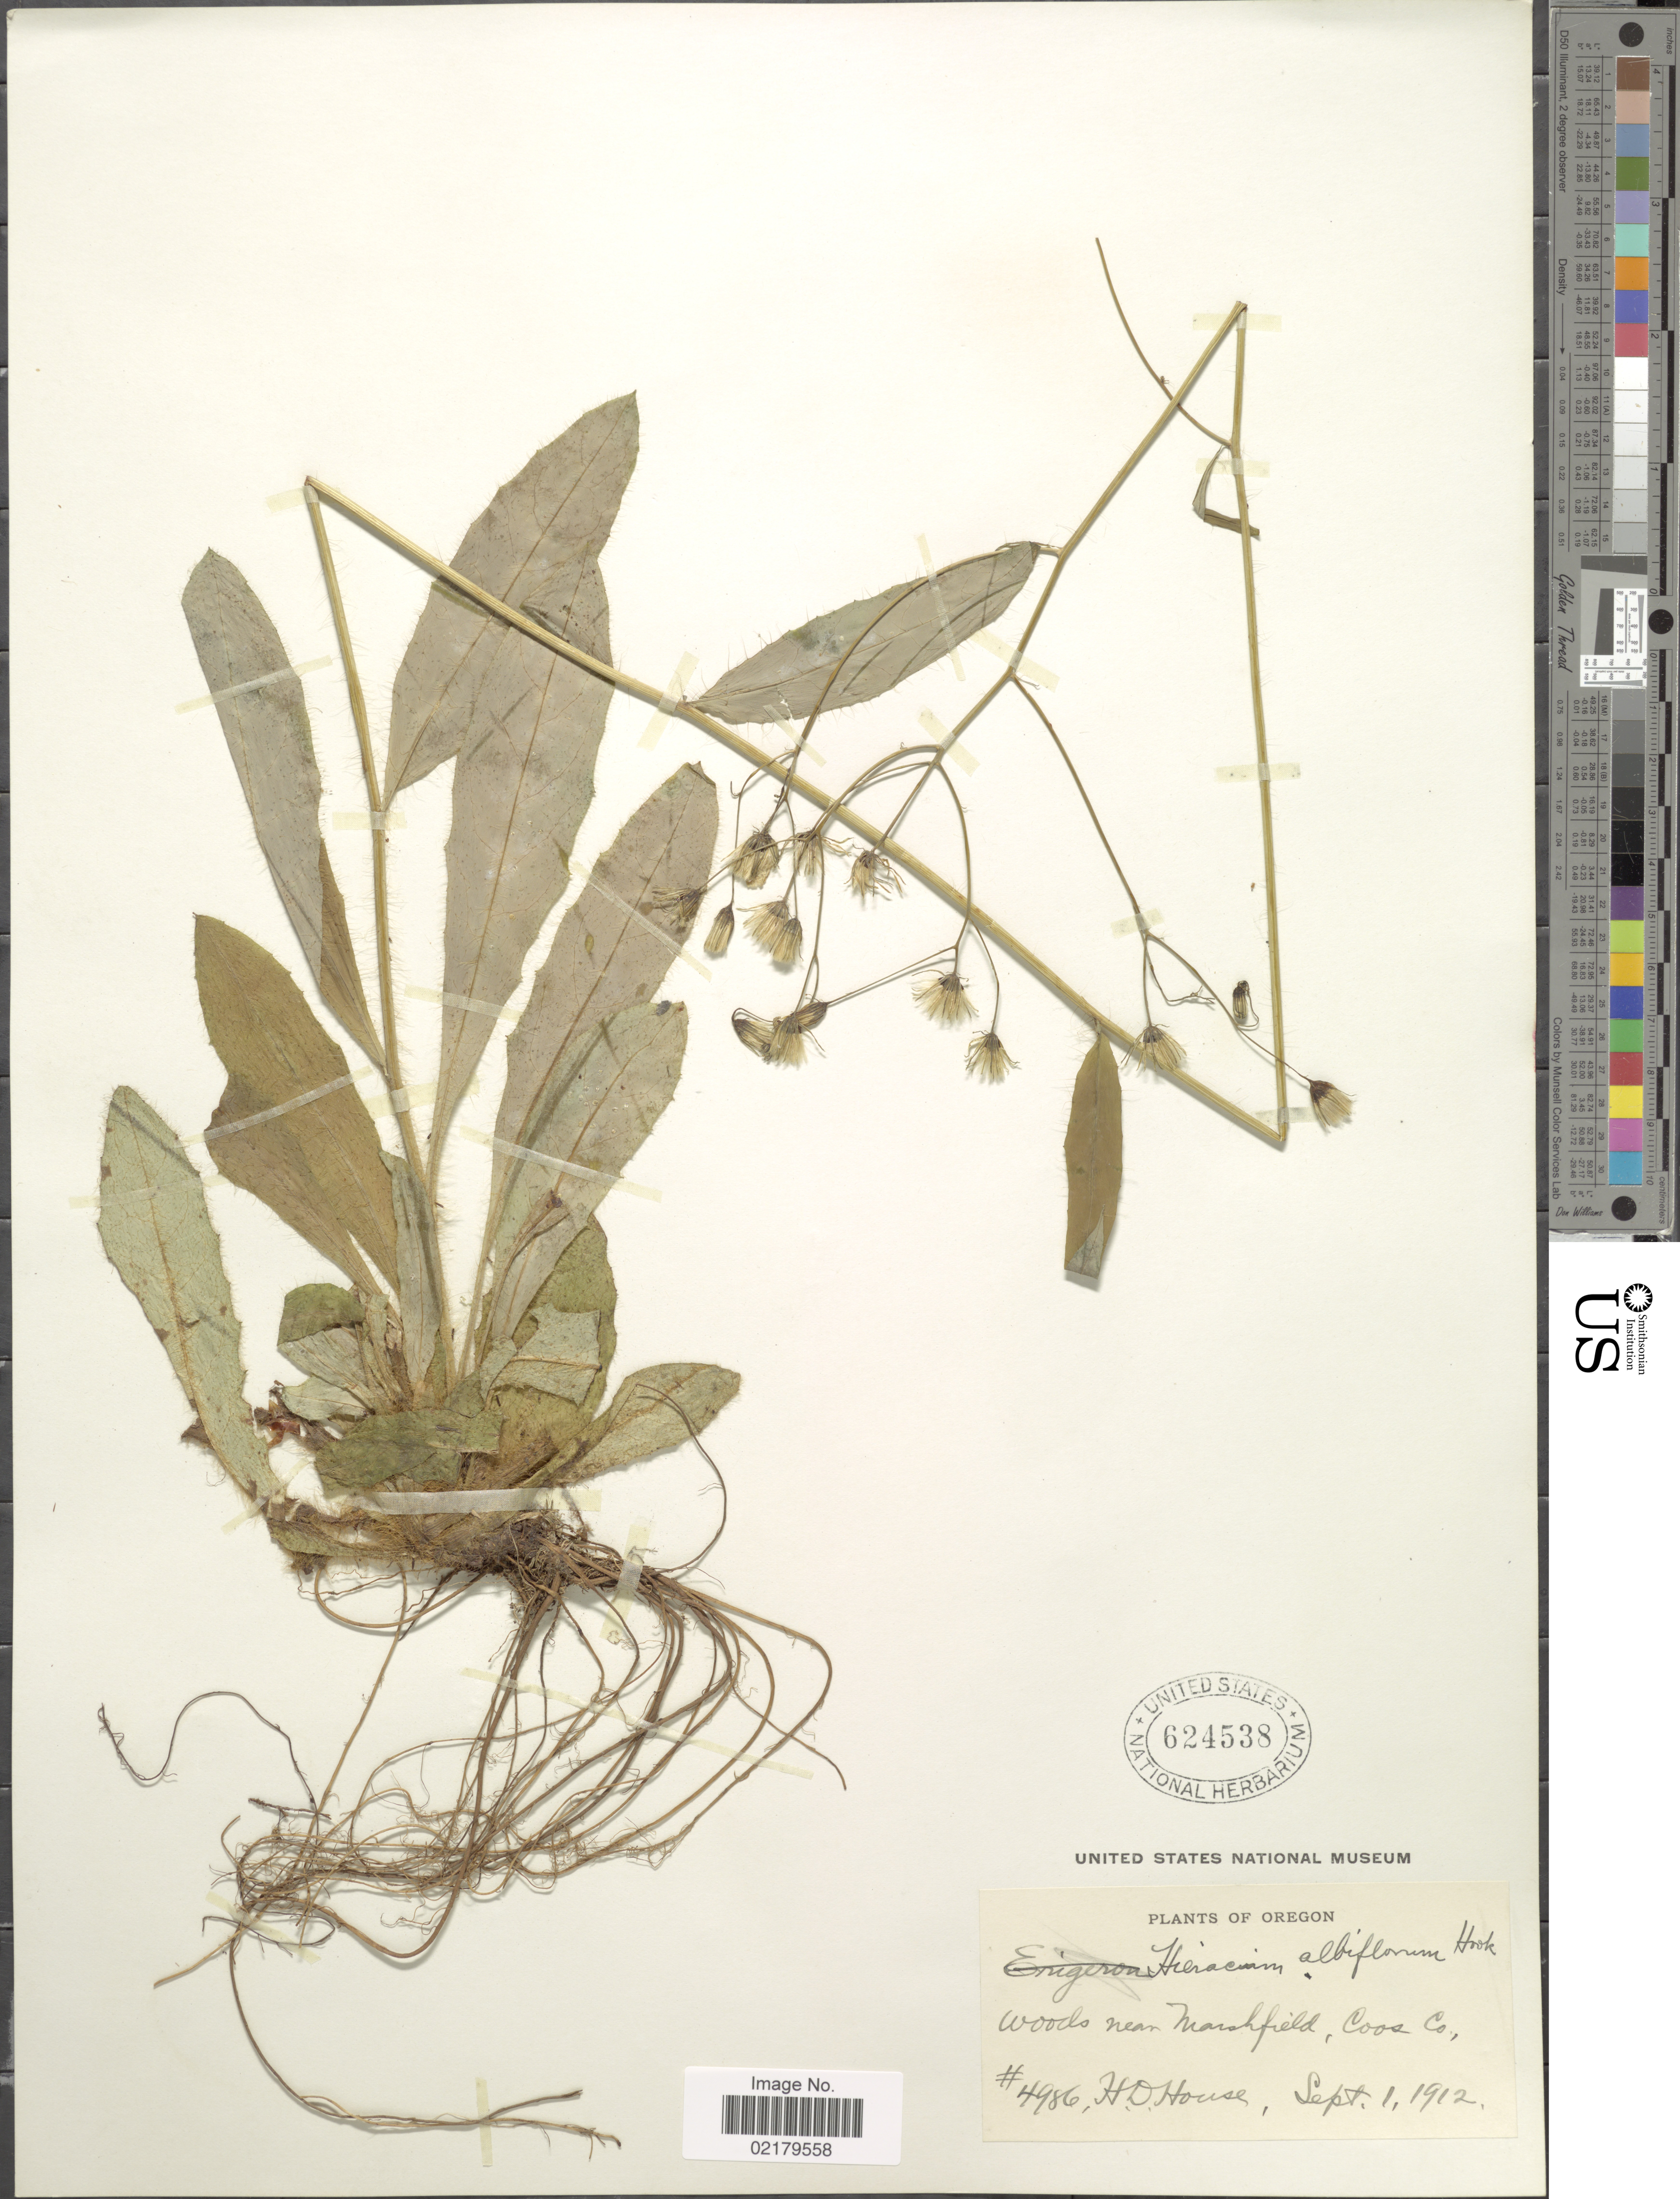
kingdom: Plantae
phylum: Tracheophyta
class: Magnoliopsida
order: Asterales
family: Asteraceae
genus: Hieracium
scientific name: Hieracium albiflorum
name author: Hook.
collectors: H. D. House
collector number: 4986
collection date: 1912-09-01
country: United States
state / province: Oregon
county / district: Coos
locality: Woods near Marshfield, Coos Co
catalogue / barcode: US 624538